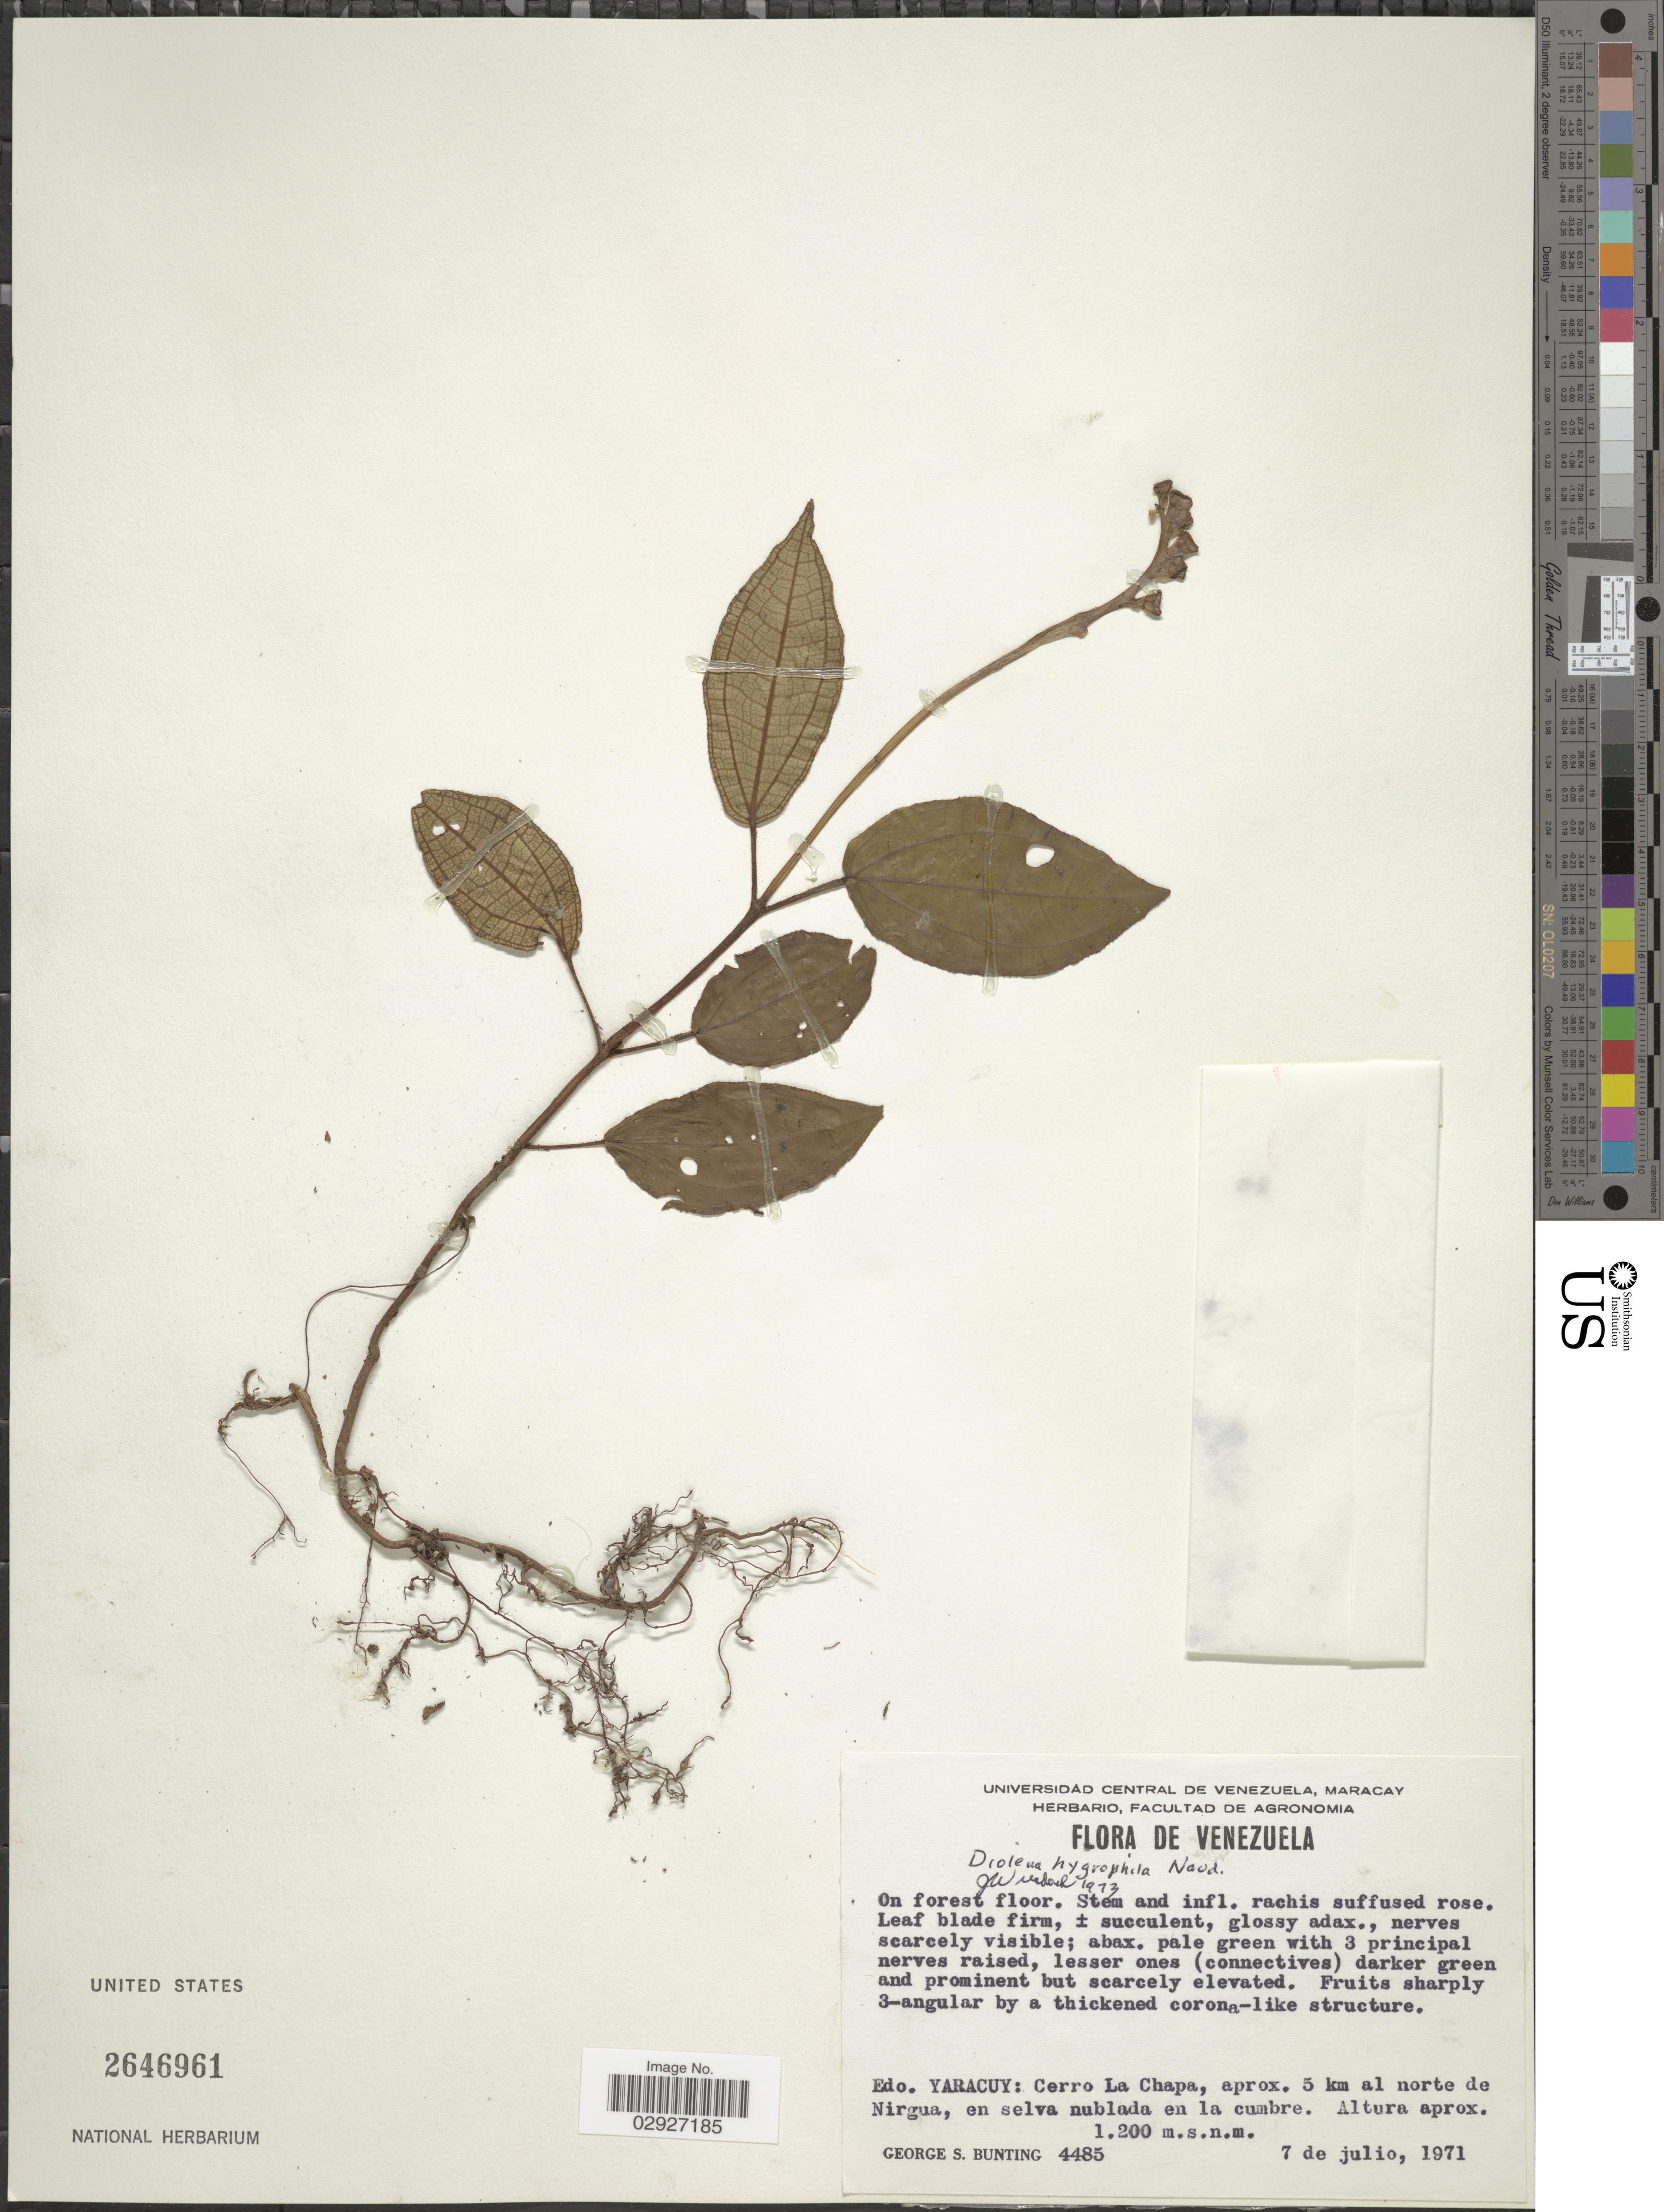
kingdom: Plantae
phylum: Tracheophyta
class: Magnoliopsida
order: Myrtales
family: Melastomataceae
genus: Triolena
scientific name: Triolena hygrophylla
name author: (Naudin) L.O. Williams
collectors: G. S. Bunting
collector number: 4485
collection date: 1971-07-07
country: Venezuela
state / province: Yaracuy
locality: Cerro La Chapa, aprox. 5 km al norte de Nirgua, en selva nublada en la cumbre.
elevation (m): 1200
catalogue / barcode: US 2646961